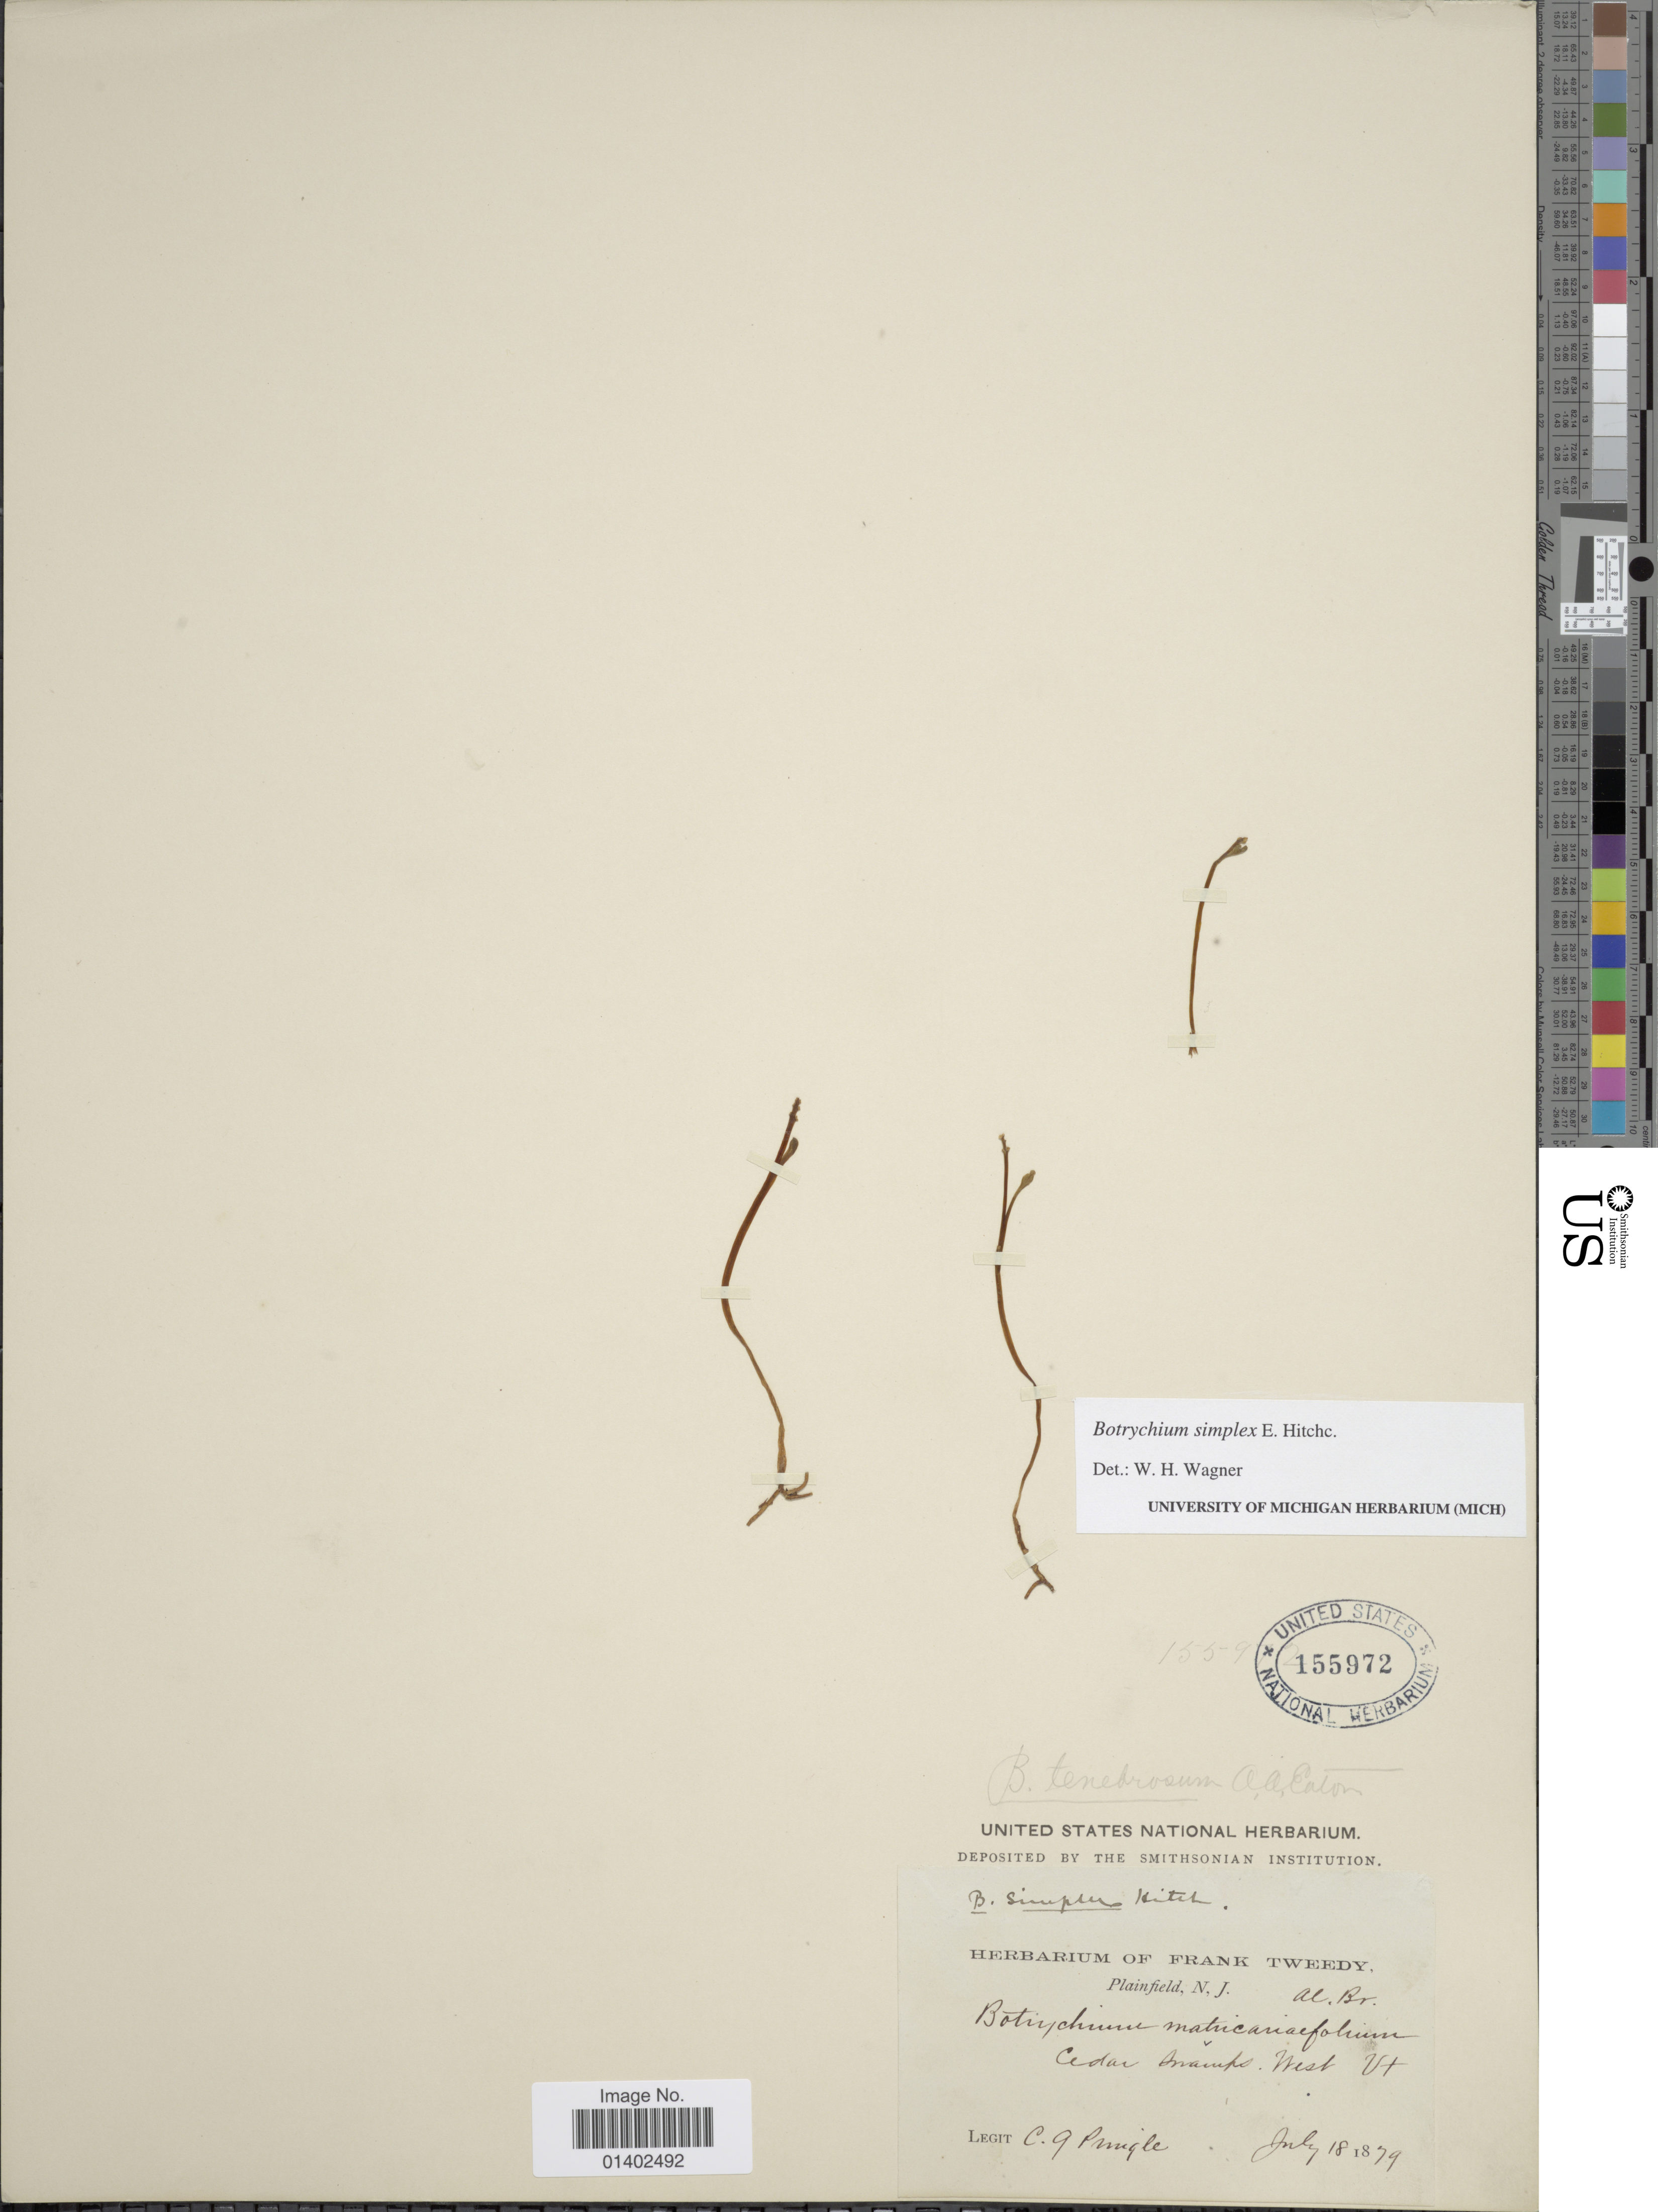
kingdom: Plantae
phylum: Tracheophyta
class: Polypodiopsida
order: Ophioglossales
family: Ophioglossaceae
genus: Botrychium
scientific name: Botrychium simplex var. tenebrosum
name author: (A.A. Eaton) R.T. Clausen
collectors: C. G. Pringle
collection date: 1879-07-18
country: United States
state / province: Vermont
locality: Cedar swamps, West Vt.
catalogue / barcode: US 155972